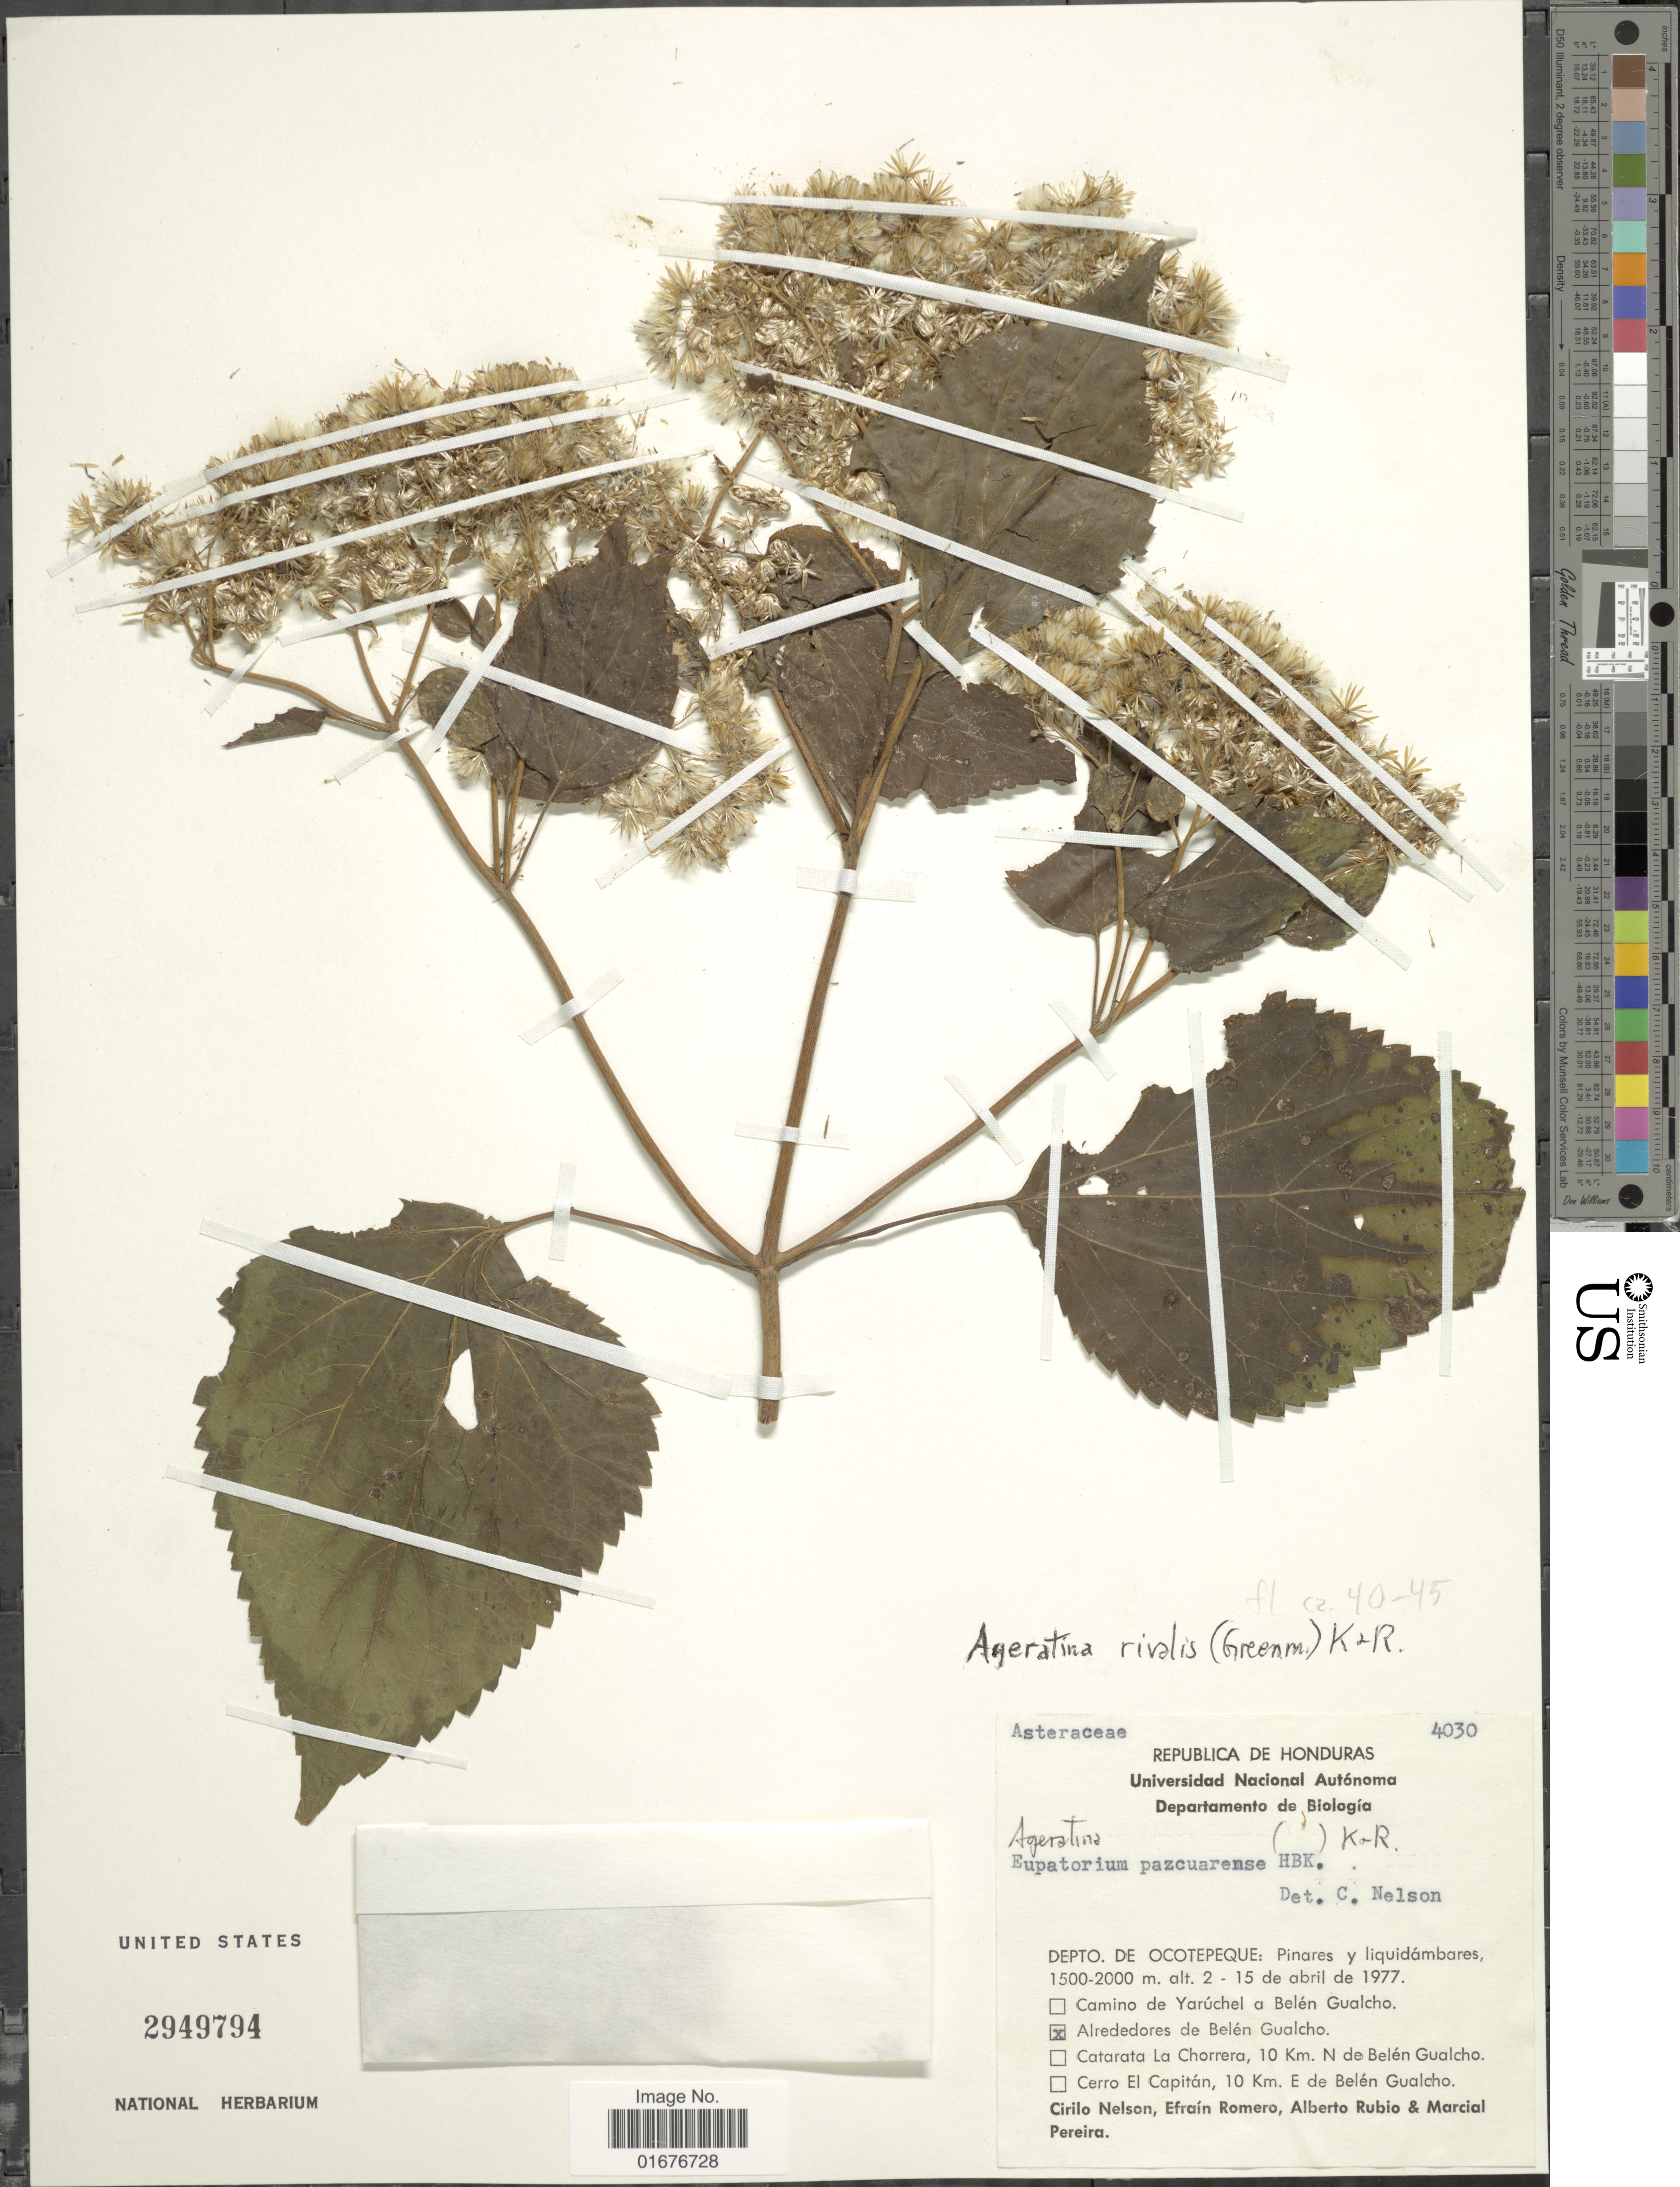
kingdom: Plantae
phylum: Tracheophyta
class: Magnoliopsida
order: Asterales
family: Asteraceae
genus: Ageratina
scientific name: Ageratina rivalis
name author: (Greenm.) R.M. King & H. Rob.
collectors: C. H. Nelson, E. Romero, A. Rubio & M. Pereira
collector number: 4030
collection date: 1977-04-15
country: Honduras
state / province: Ocotepeque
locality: Pinares y liquidámbares, Alrededores de Belén Gualcho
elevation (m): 1500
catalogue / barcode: US 2949794